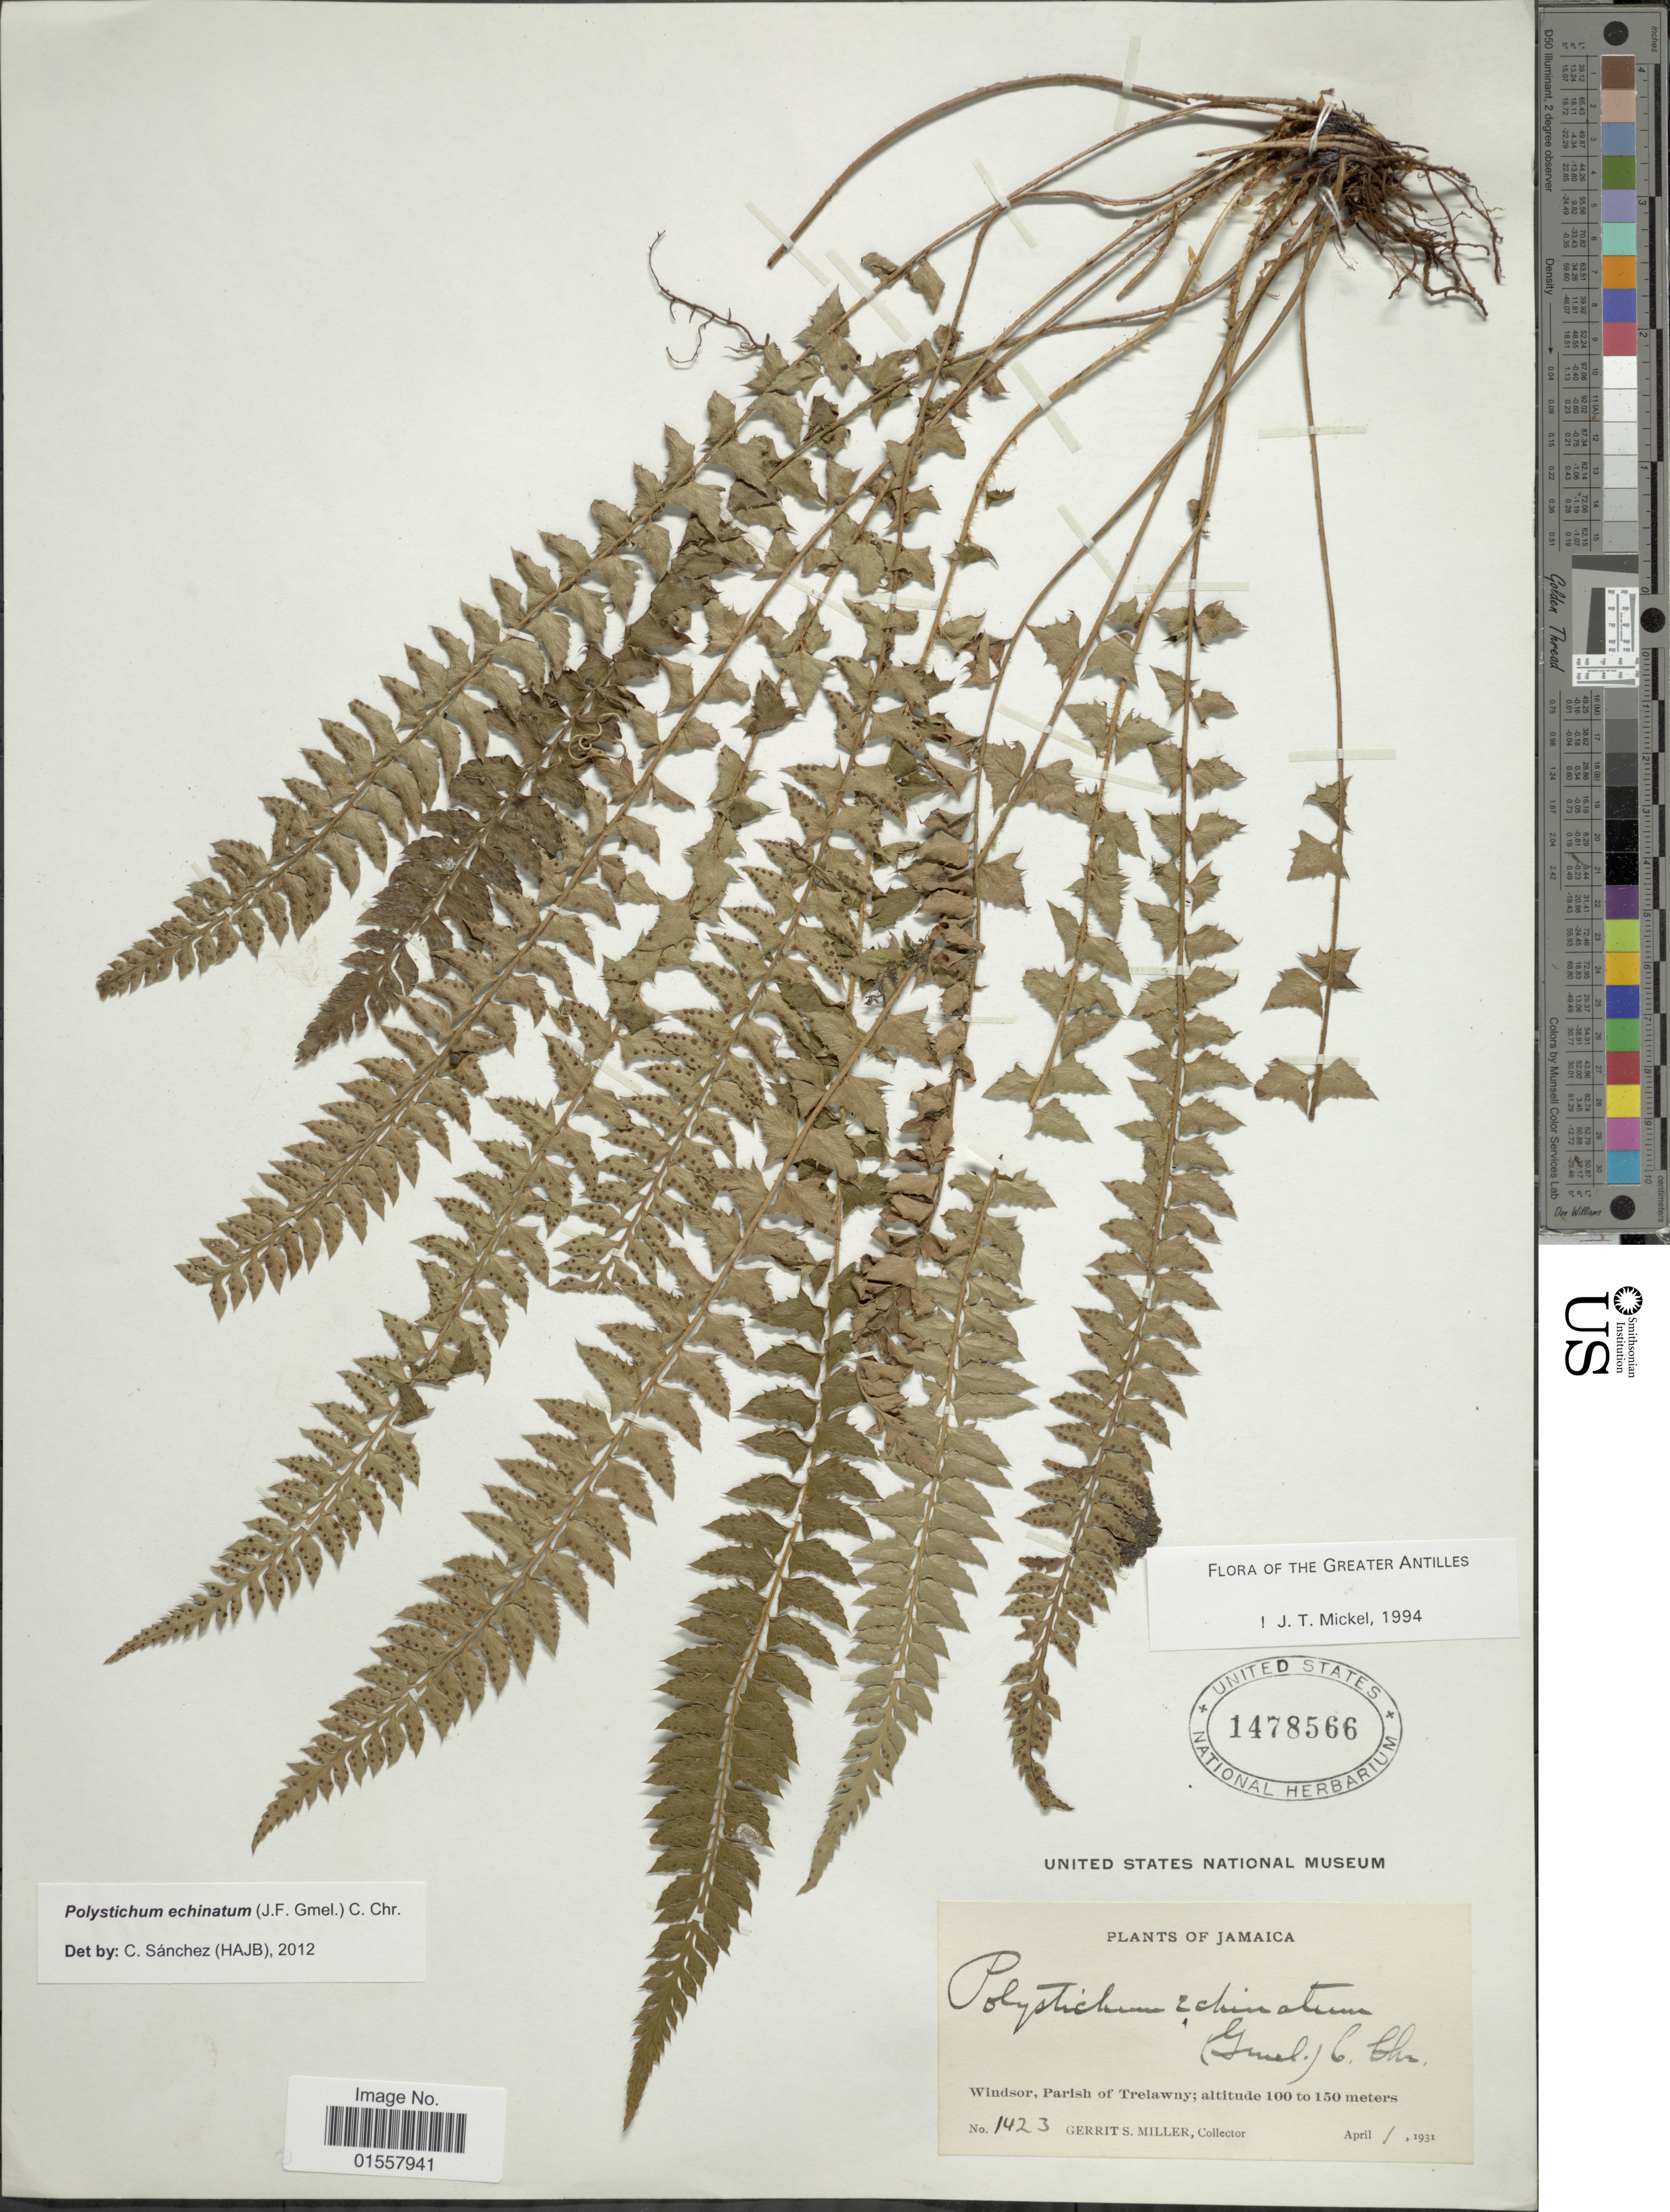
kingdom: Plantae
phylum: Tracheophyta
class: Polypodiopsida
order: Polypodiales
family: Dryopteridaceae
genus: Polystichum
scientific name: Polystichum echinatum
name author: (J.F. Gmel.) C. Chr.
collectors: G. S. Miller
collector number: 1423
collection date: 1931-04-01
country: Jamaica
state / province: Trelawny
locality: Windsor, Parish of Trelawny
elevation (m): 100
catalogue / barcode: US 1478566